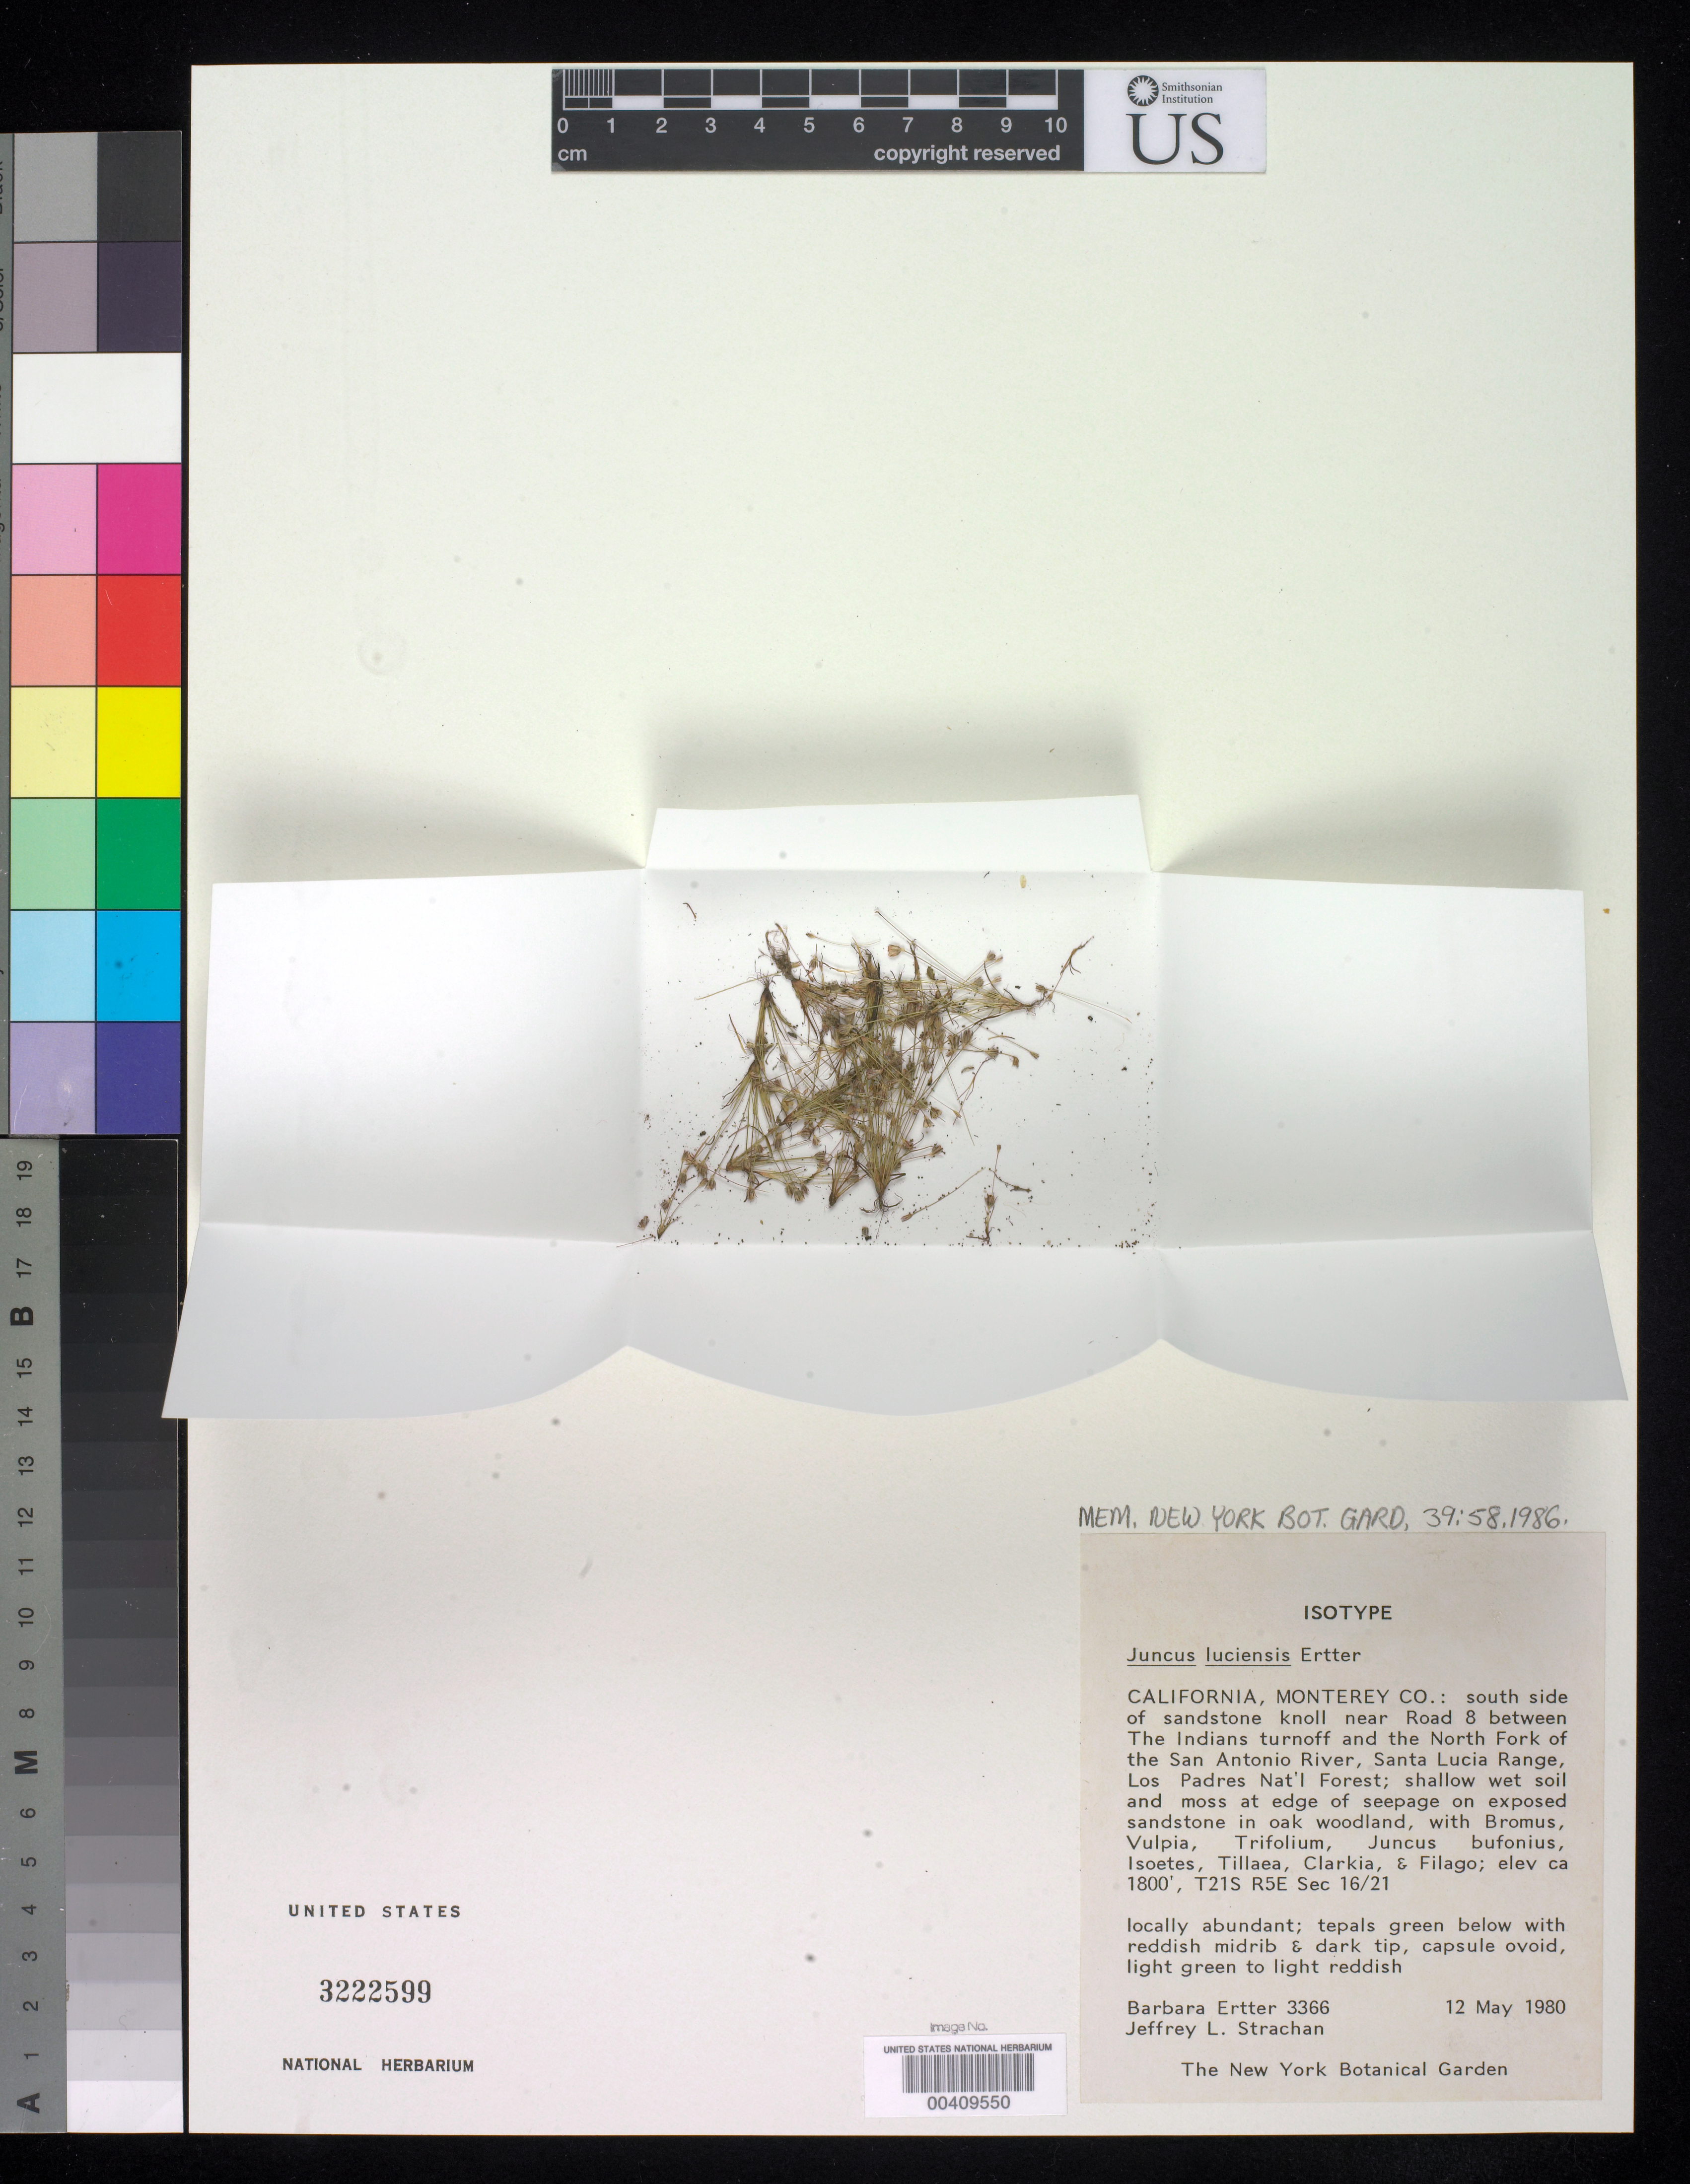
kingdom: Plantae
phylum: Tracheophyta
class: Liliopsida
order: Poales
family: Juncaceae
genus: Juncus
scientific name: Juncus luciensis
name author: Ertter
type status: Isotype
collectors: B. Ertter & J. Strachan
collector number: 3366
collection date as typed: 12 May 1980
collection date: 1980-05-12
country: United States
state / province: California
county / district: Monterey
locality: Santa Lucia Range, Los Padres Nat'l Forest, near rd. 8 between the Indians turnoff & N fork of San Antonio River.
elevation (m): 549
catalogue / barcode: US 3222599